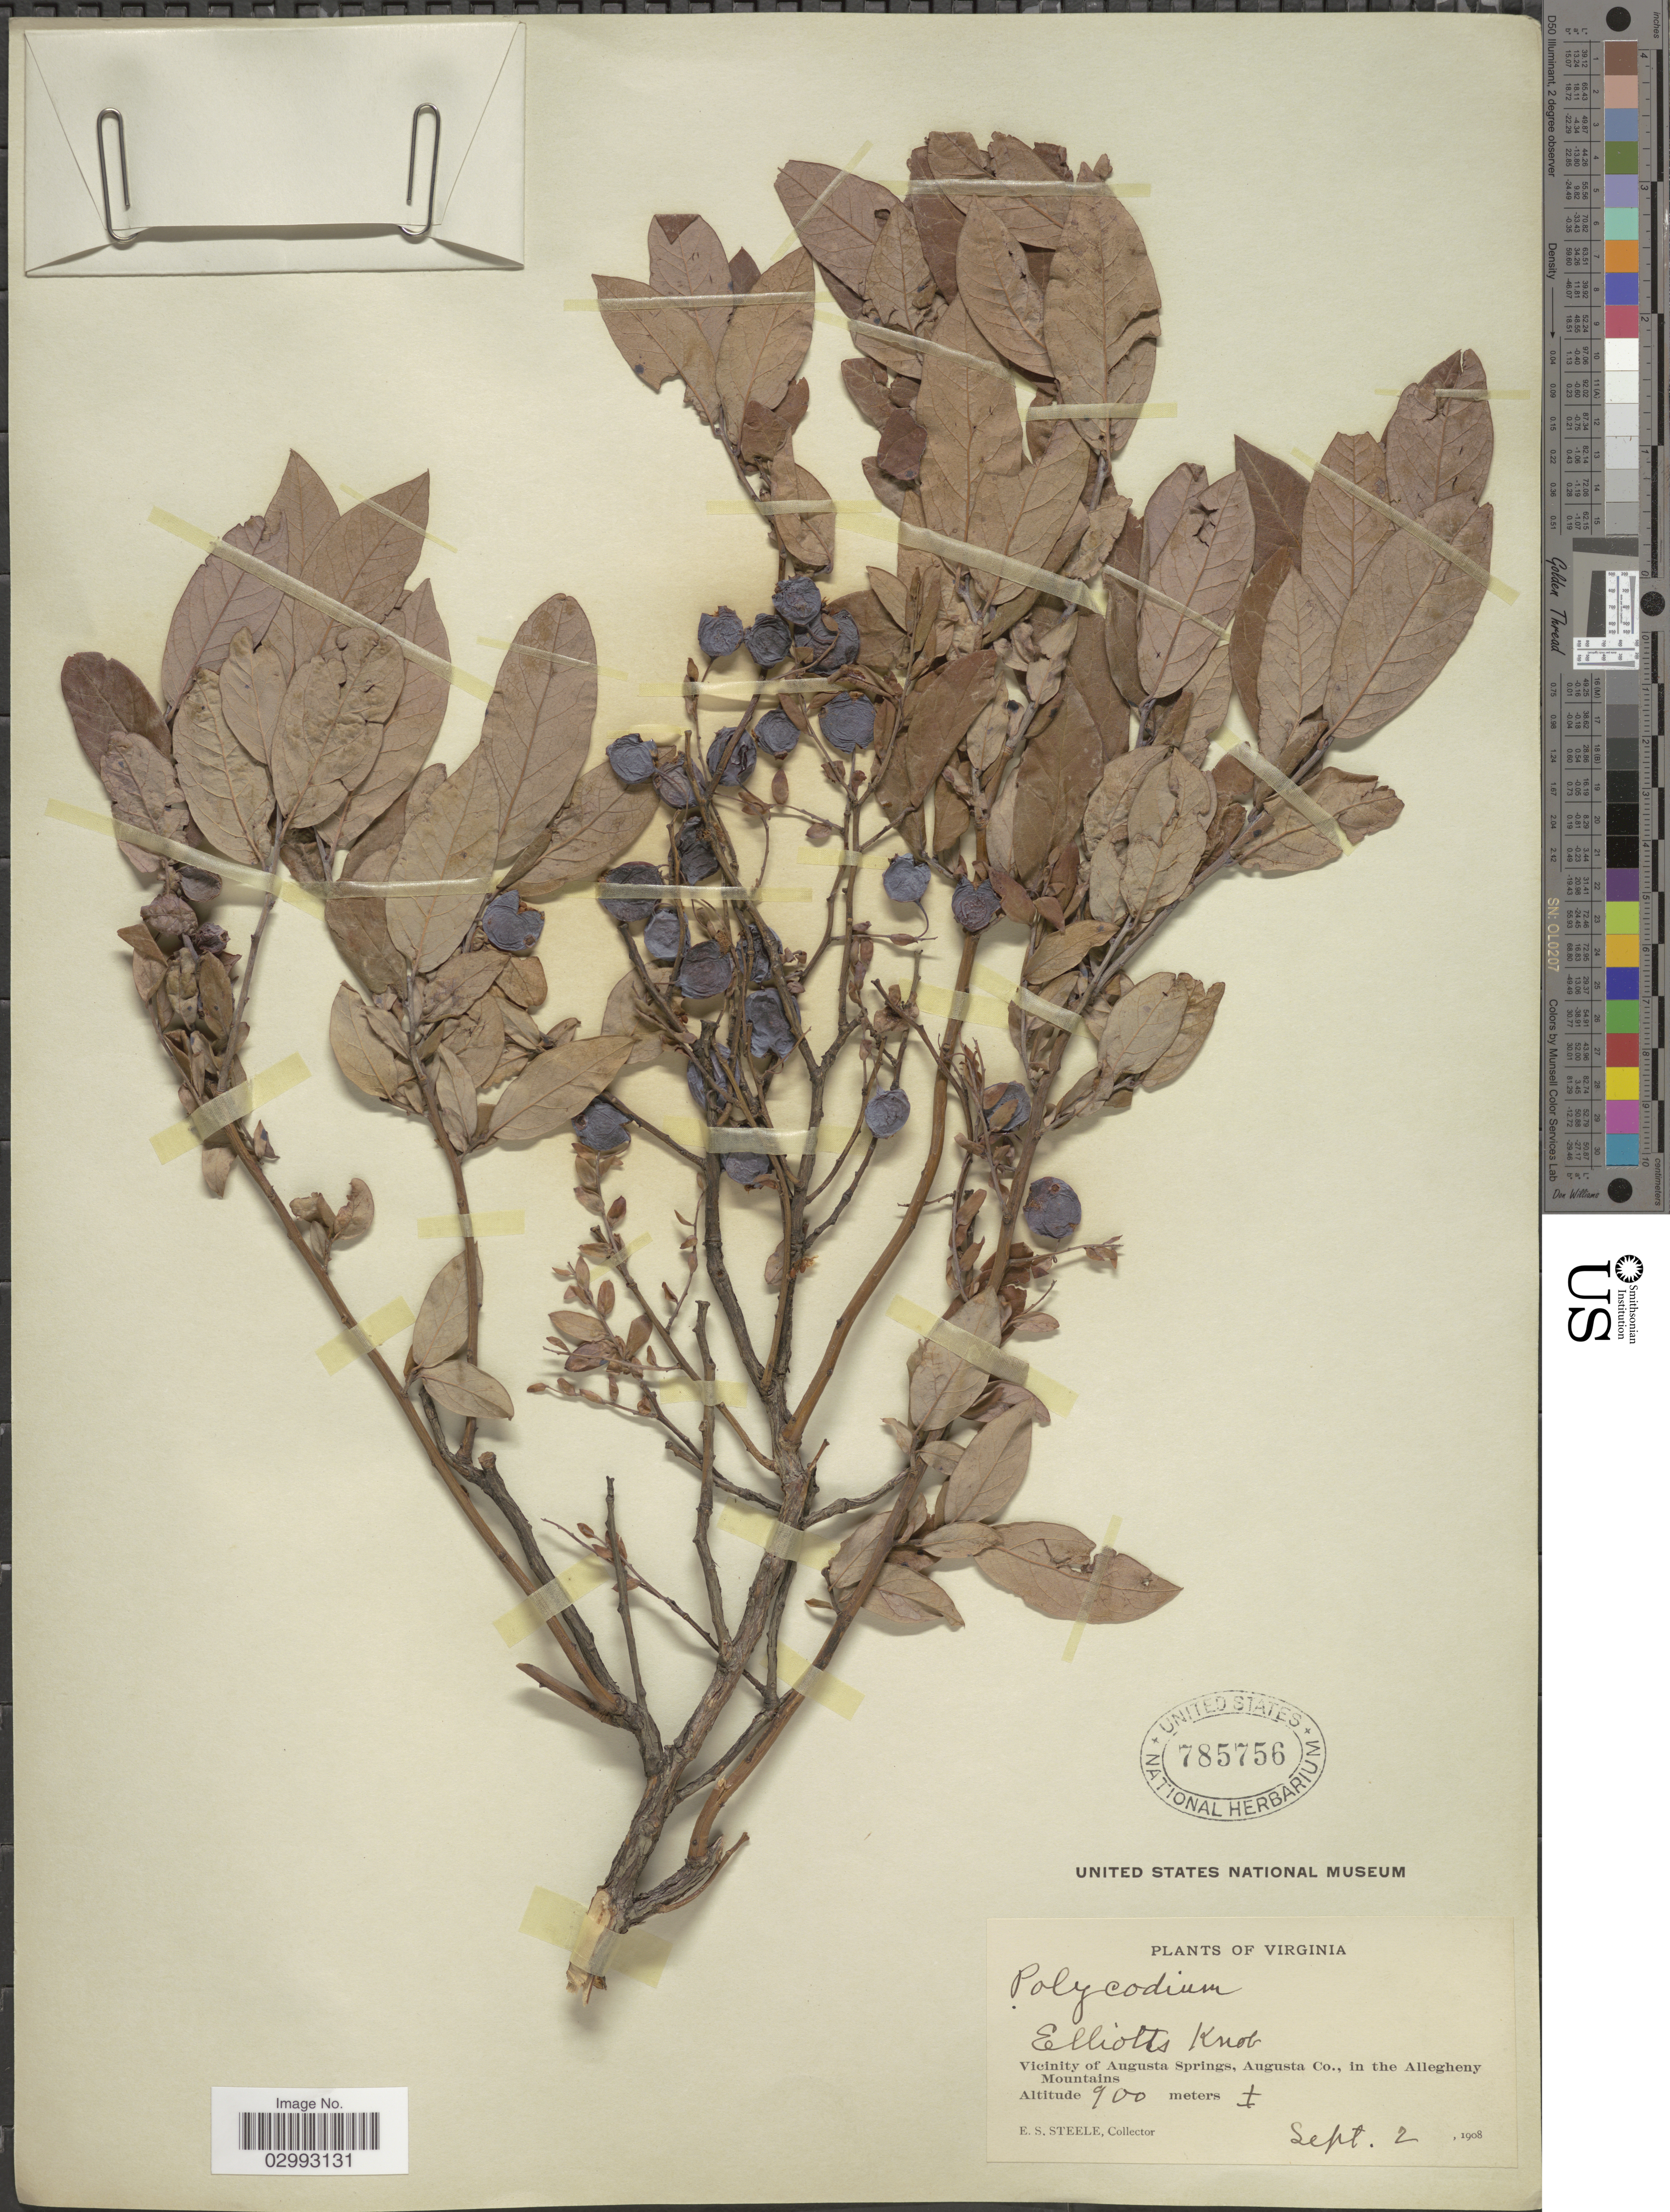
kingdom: Plantae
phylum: Tracheophyta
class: Magnoliopsida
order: Ericales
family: Ericaceae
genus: Polycodium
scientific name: Polycodium candicans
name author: (C. Mohr) Small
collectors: E. Steele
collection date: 1908-09-02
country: United States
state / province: Virginia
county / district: Augusta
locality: Elliotts Knob. Vicinity of Augusta Springs, Augusta Co., in the Allegheny Mountains.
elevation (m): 900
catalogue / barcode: US 785756